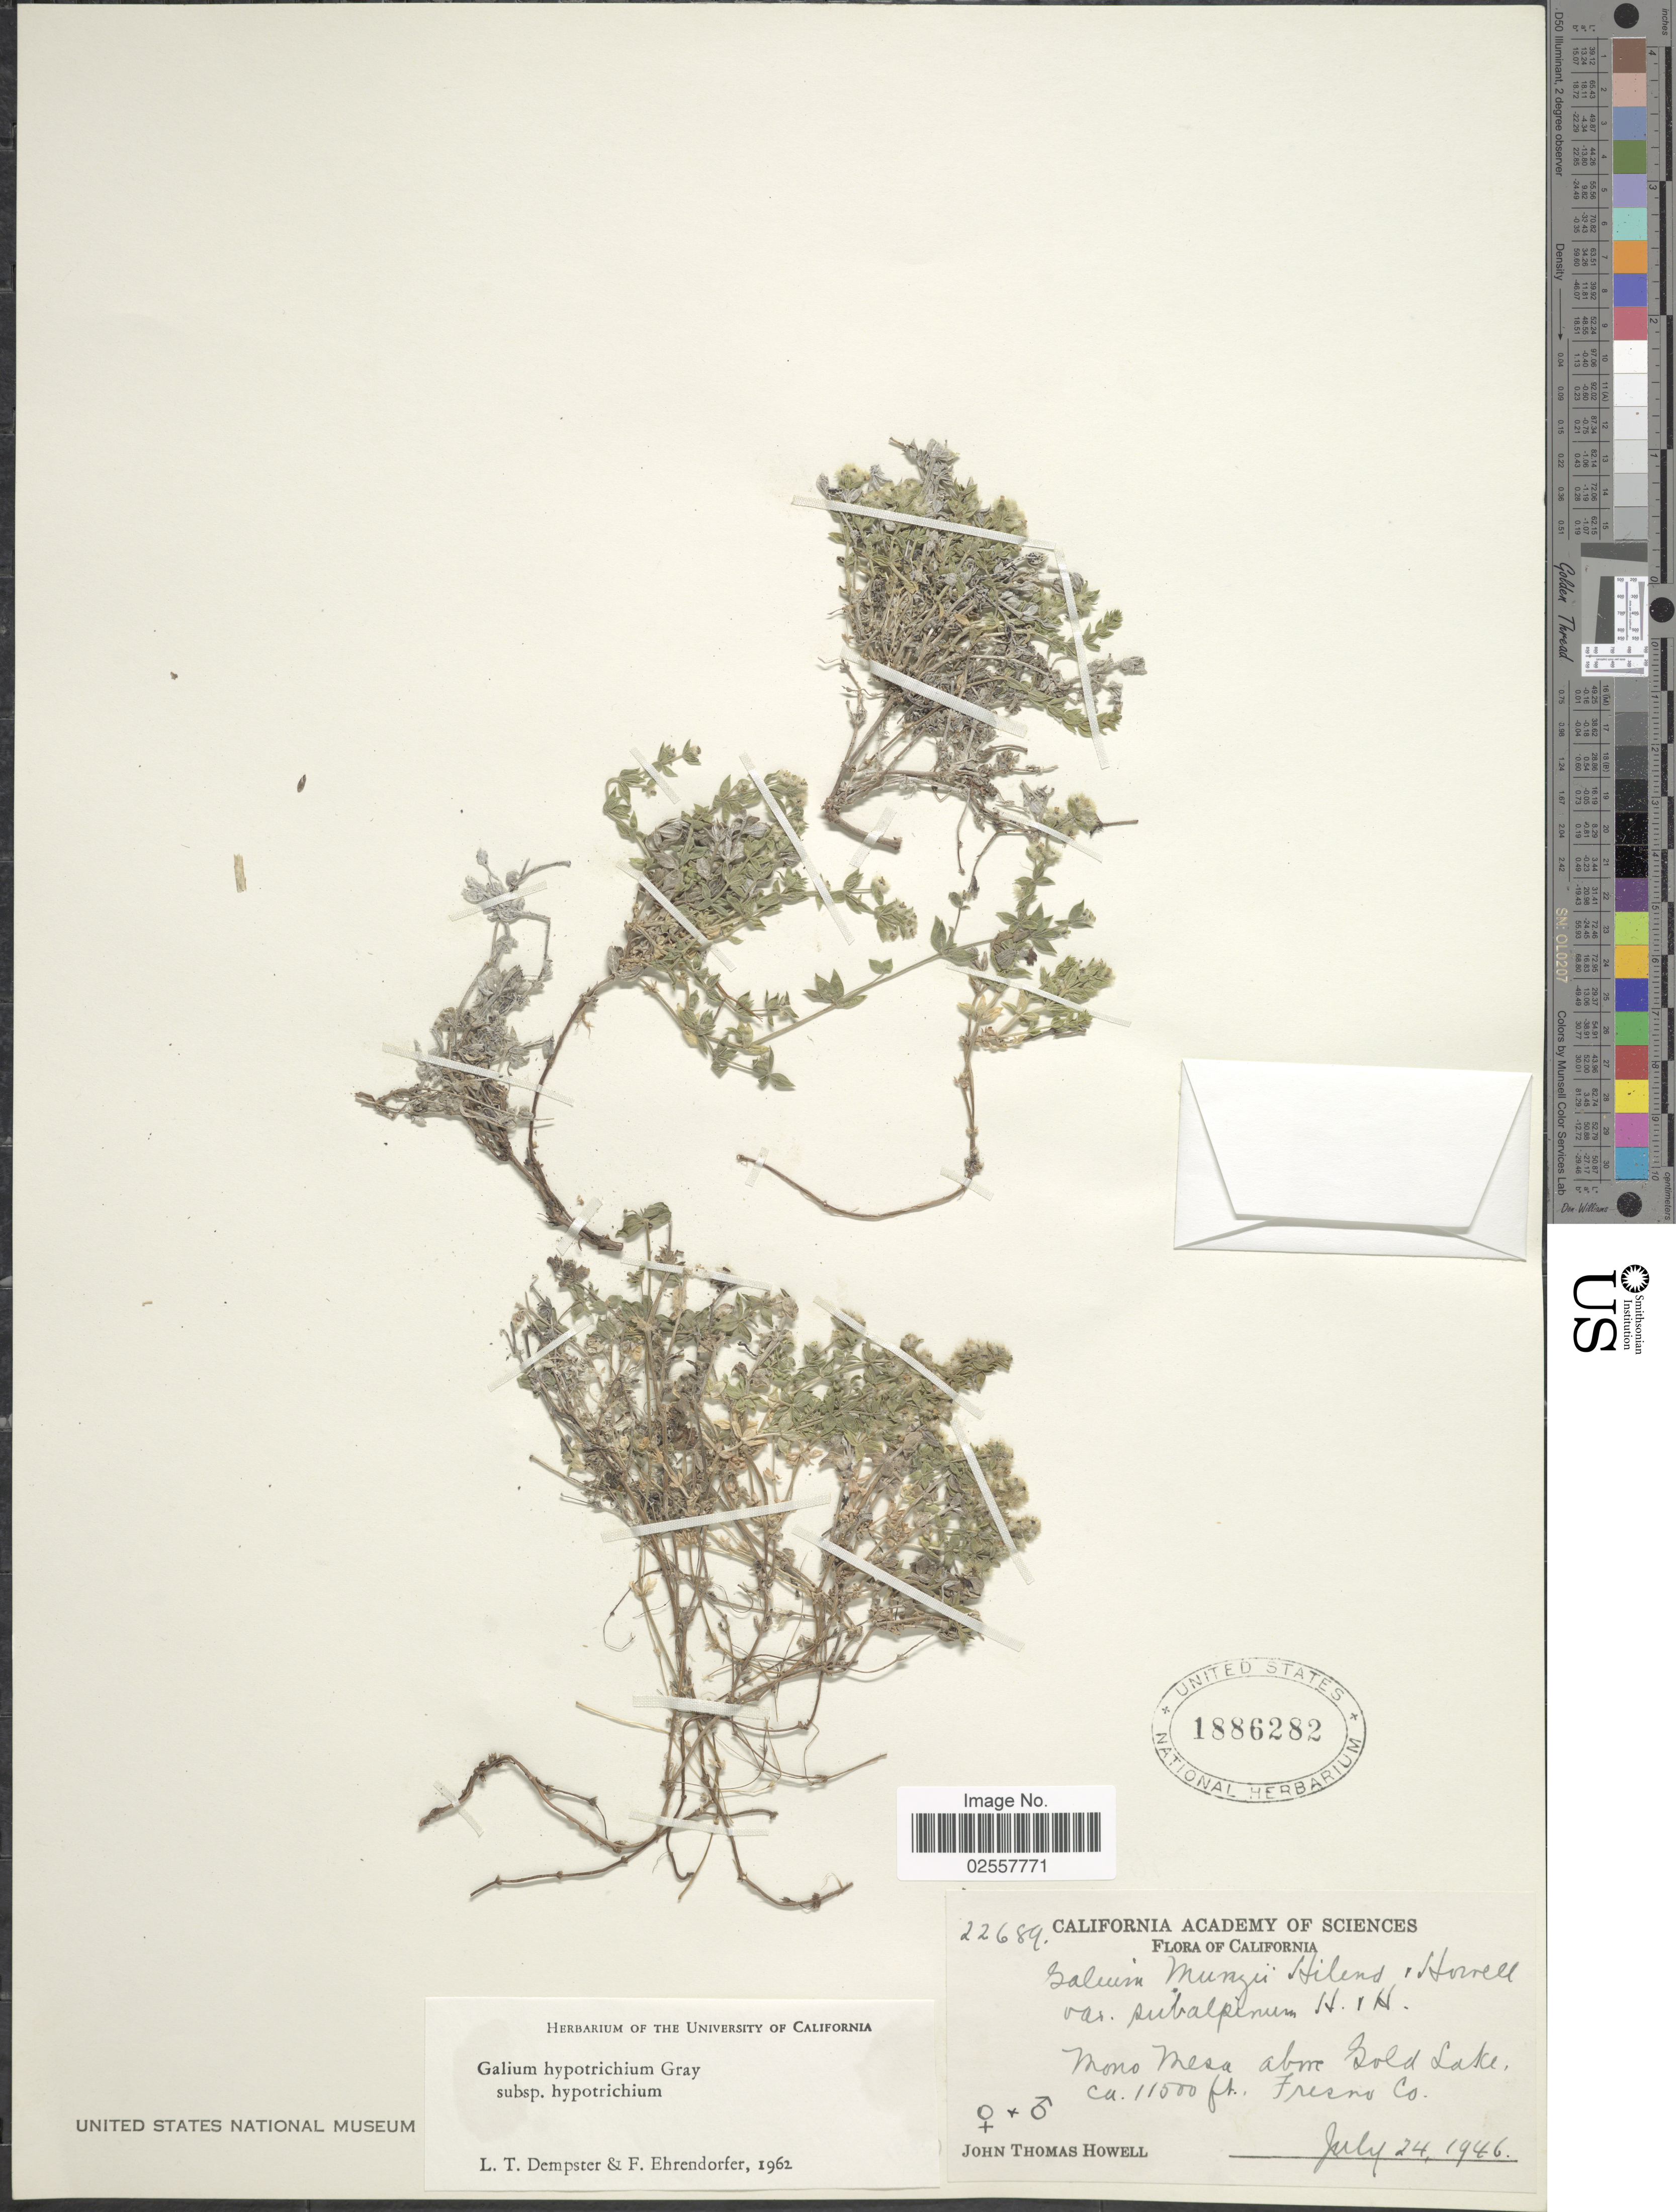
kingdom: Plantae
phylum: Tracheophyta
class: Magnoliopsida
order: Gentianales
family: Rubiaceae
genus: Galium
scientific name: Galium hypotrichium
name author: A. Gray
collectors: J. T. Howell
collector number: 22689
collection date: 1946-07-24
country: United States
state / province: California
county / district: Fresno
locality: Mono Mesa above Gold Lake, Fresno Co.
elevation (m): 3505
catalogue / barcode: US 1886282